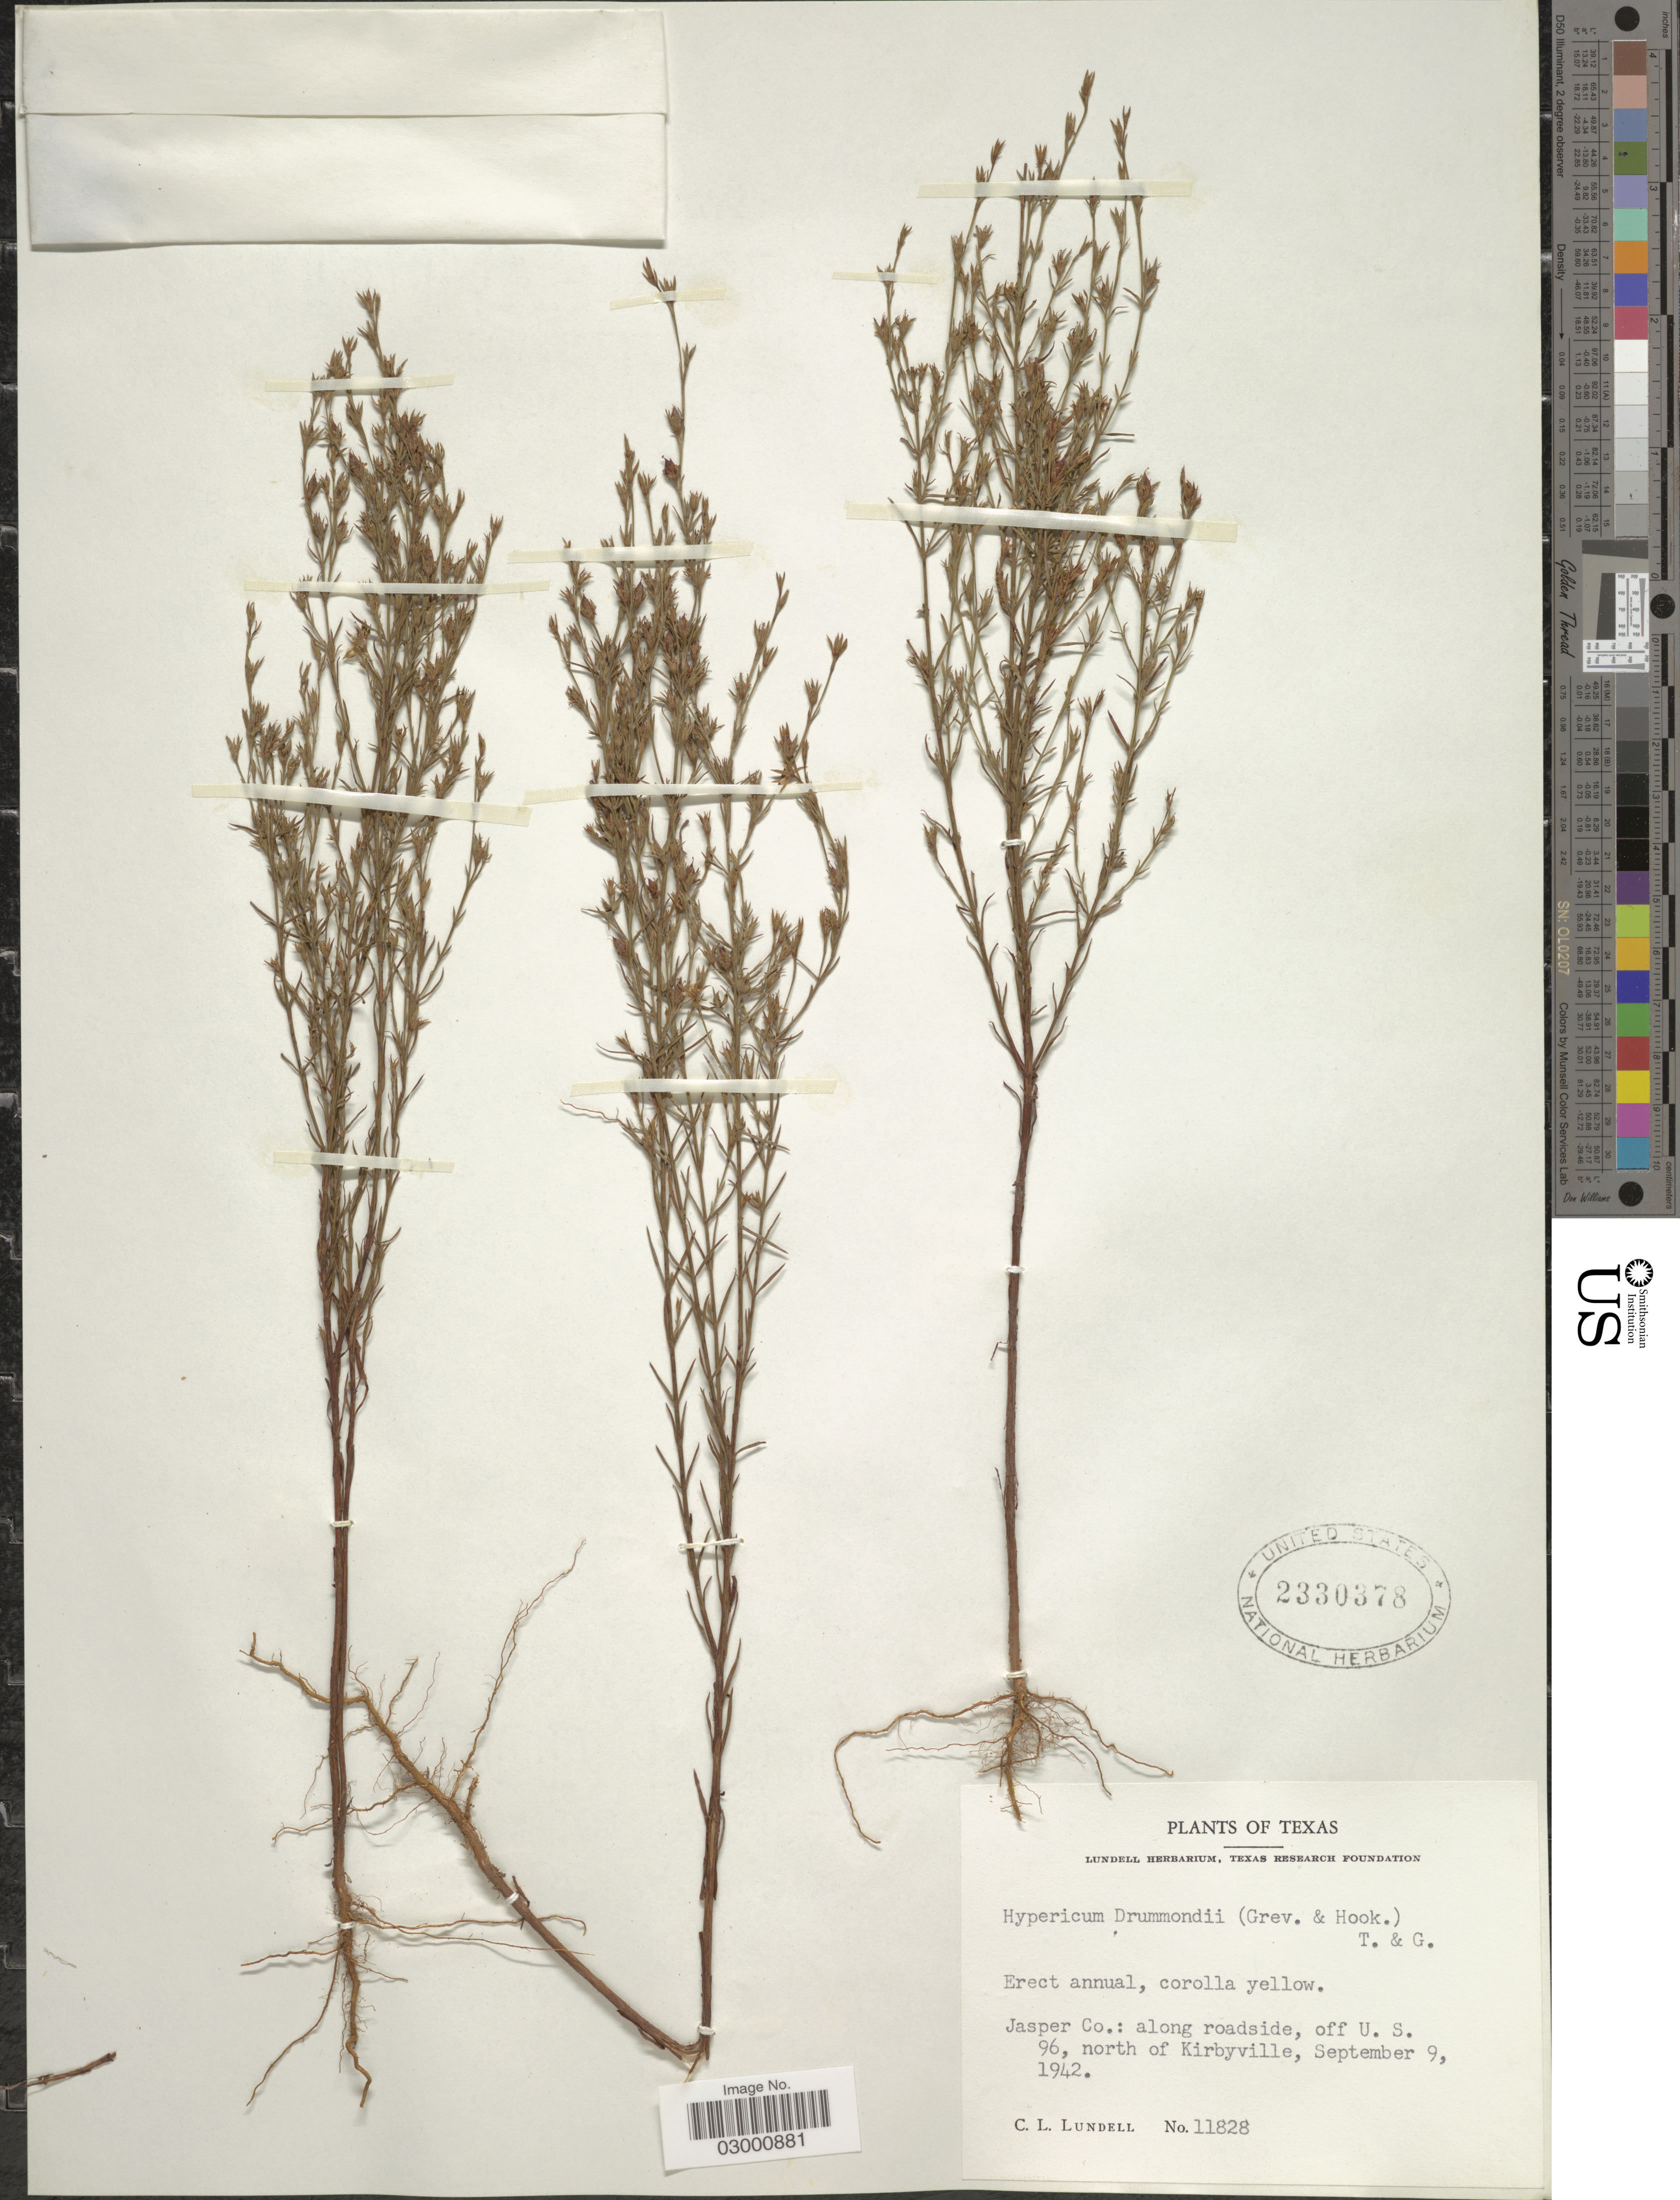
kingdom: Plantae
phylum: Tracheophyta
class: Magnoliopsida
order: Malpighiales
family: Hypericaceae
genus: Hypericum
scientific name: Hypericum drummondii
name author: (Grev. & Hook.) Torr. & A. Gray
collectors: C. L. Lundell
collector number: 11828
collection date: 1942-09-09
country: United States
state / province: Texas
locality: Jasper Co.: along roadside, off U.S. 96, north of Kirbyville.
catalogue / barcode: US 2330378